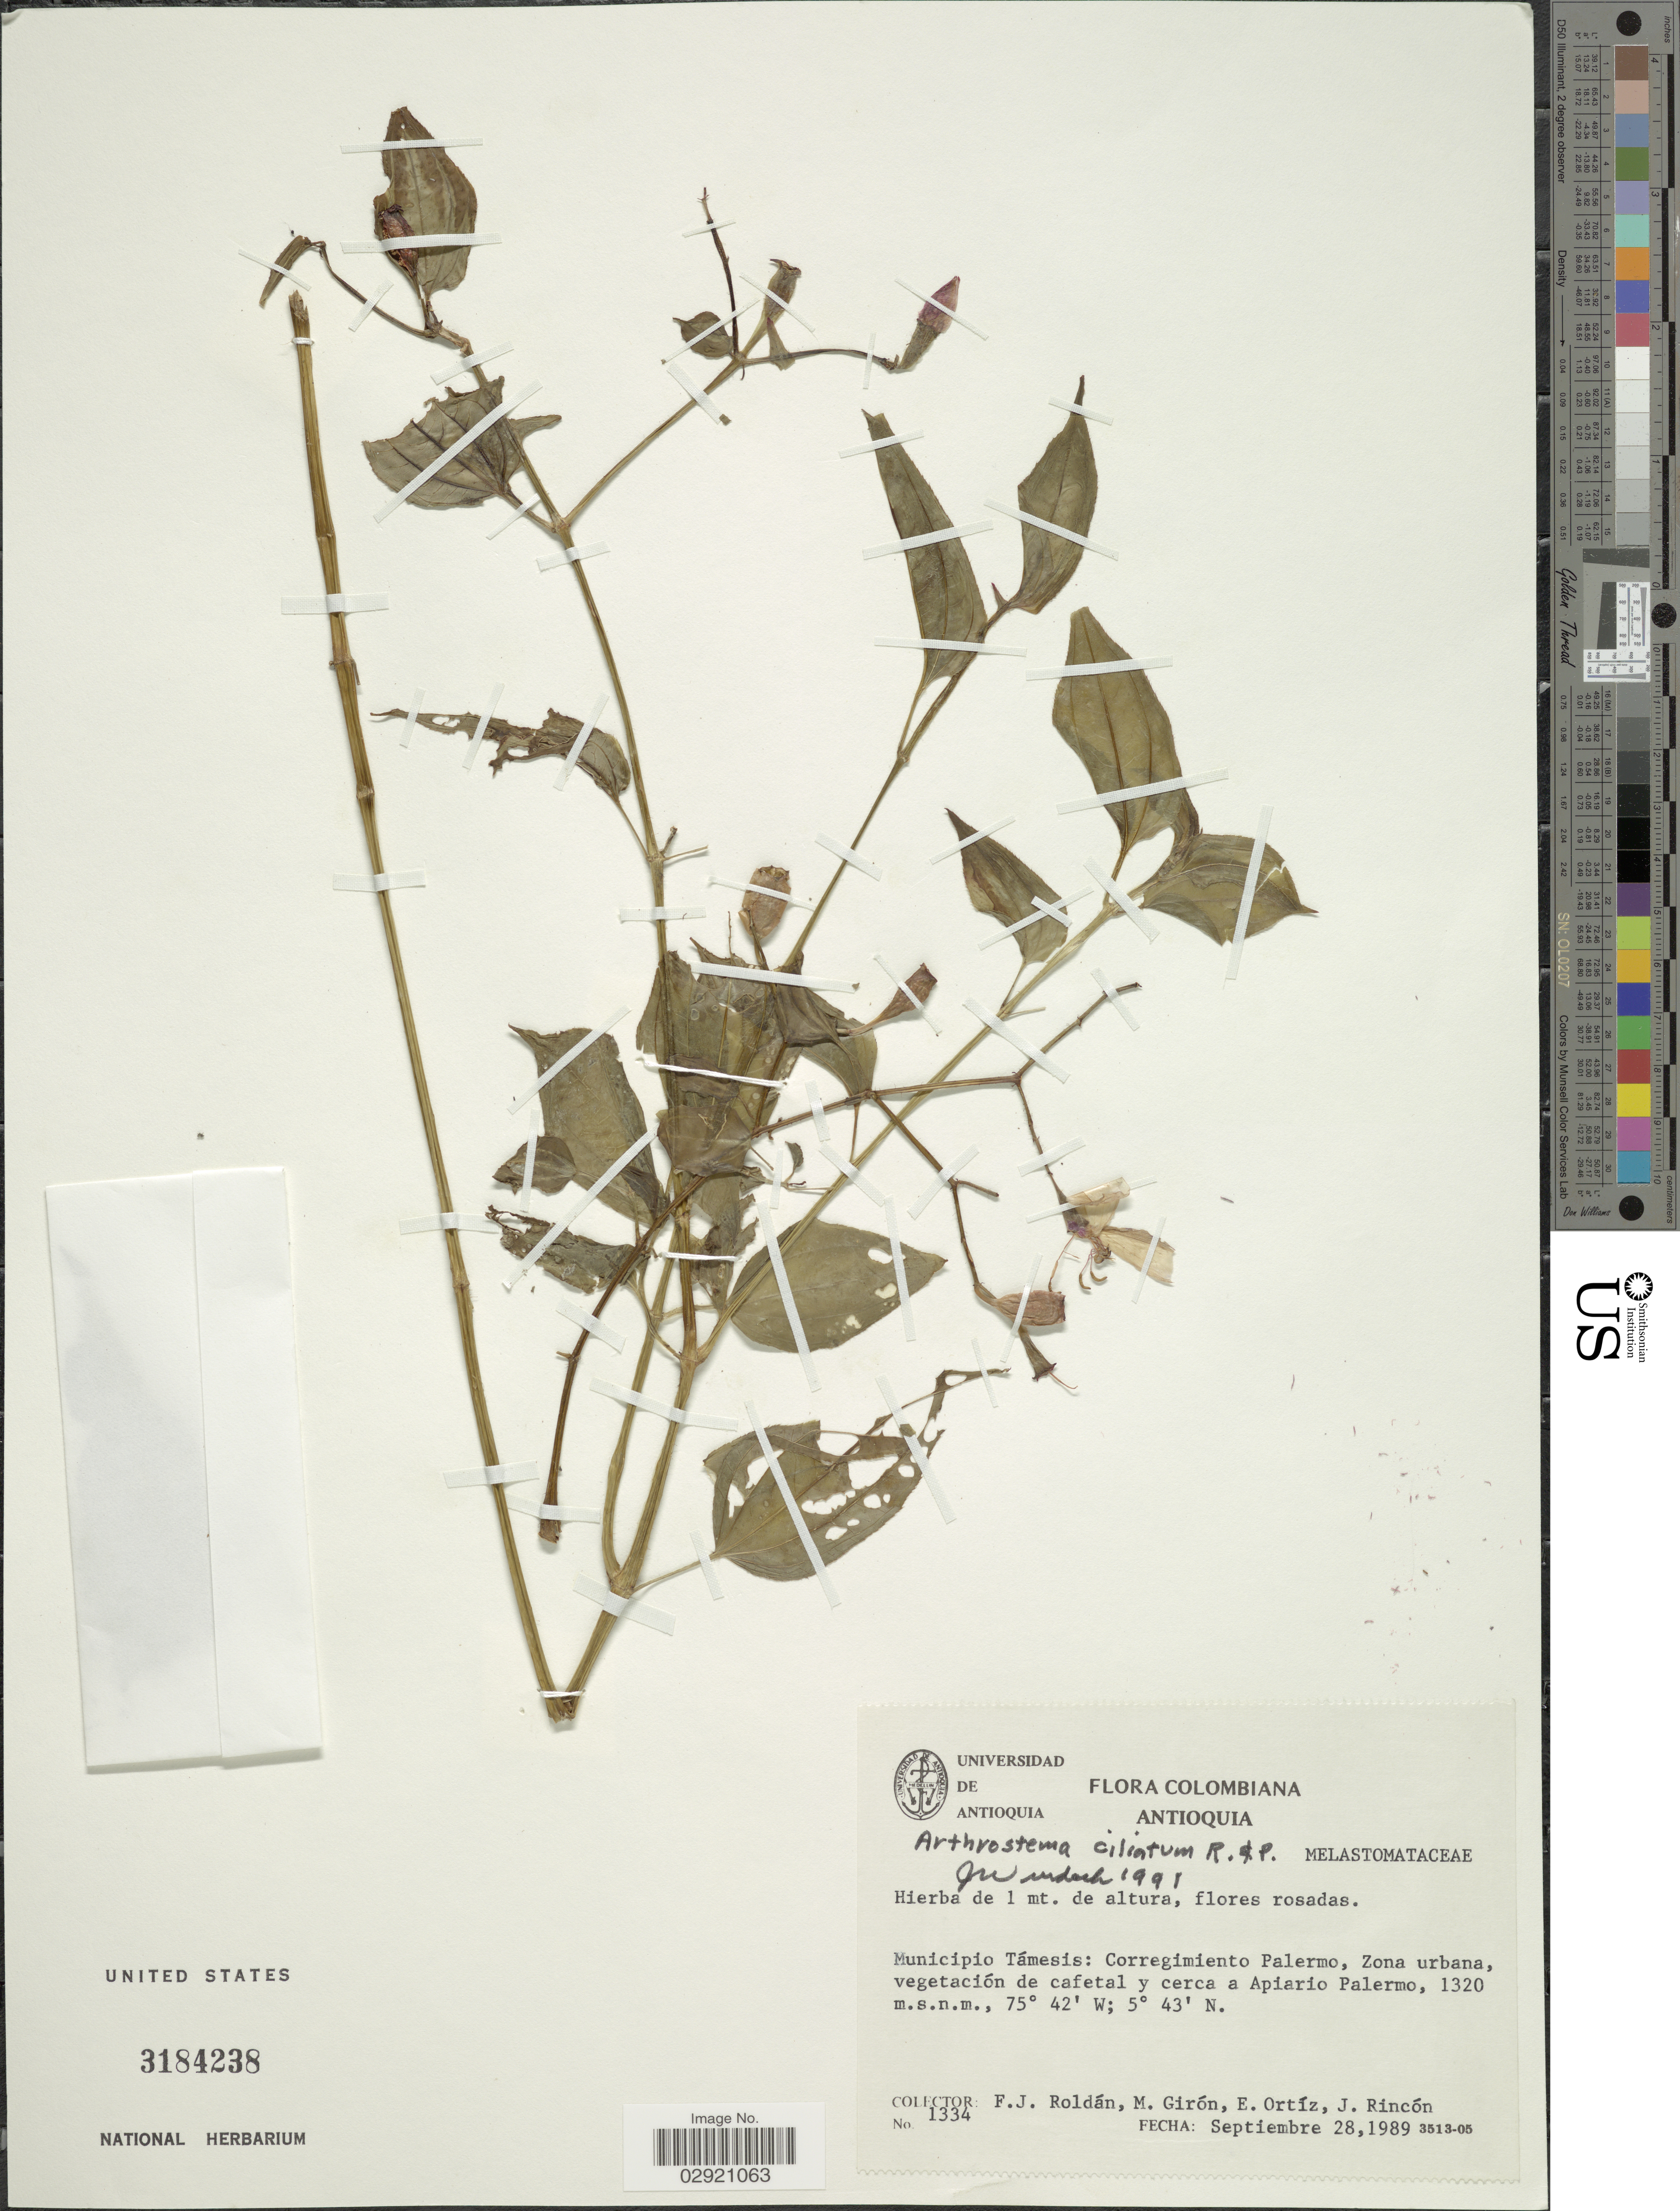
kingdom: Plantae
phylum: Tracheophyta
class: Magnoliopsida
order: Myrtales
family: Melastomataceae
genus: Arthrostemma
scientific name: Arthrostemma ciliatum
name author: Pav. ex D. Don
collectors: F. J. Roldán, M. Girón, E. Ortíz & J. Rincón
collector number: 1334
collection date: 1989-09-28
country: Colombia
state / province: Antioquia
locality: Municipio Támesis: Corregimiento Palermo, Zona urbana, vegetación de cafetal y cerca a Apiario Palermo.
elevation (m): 1320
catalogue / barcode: US 3184238